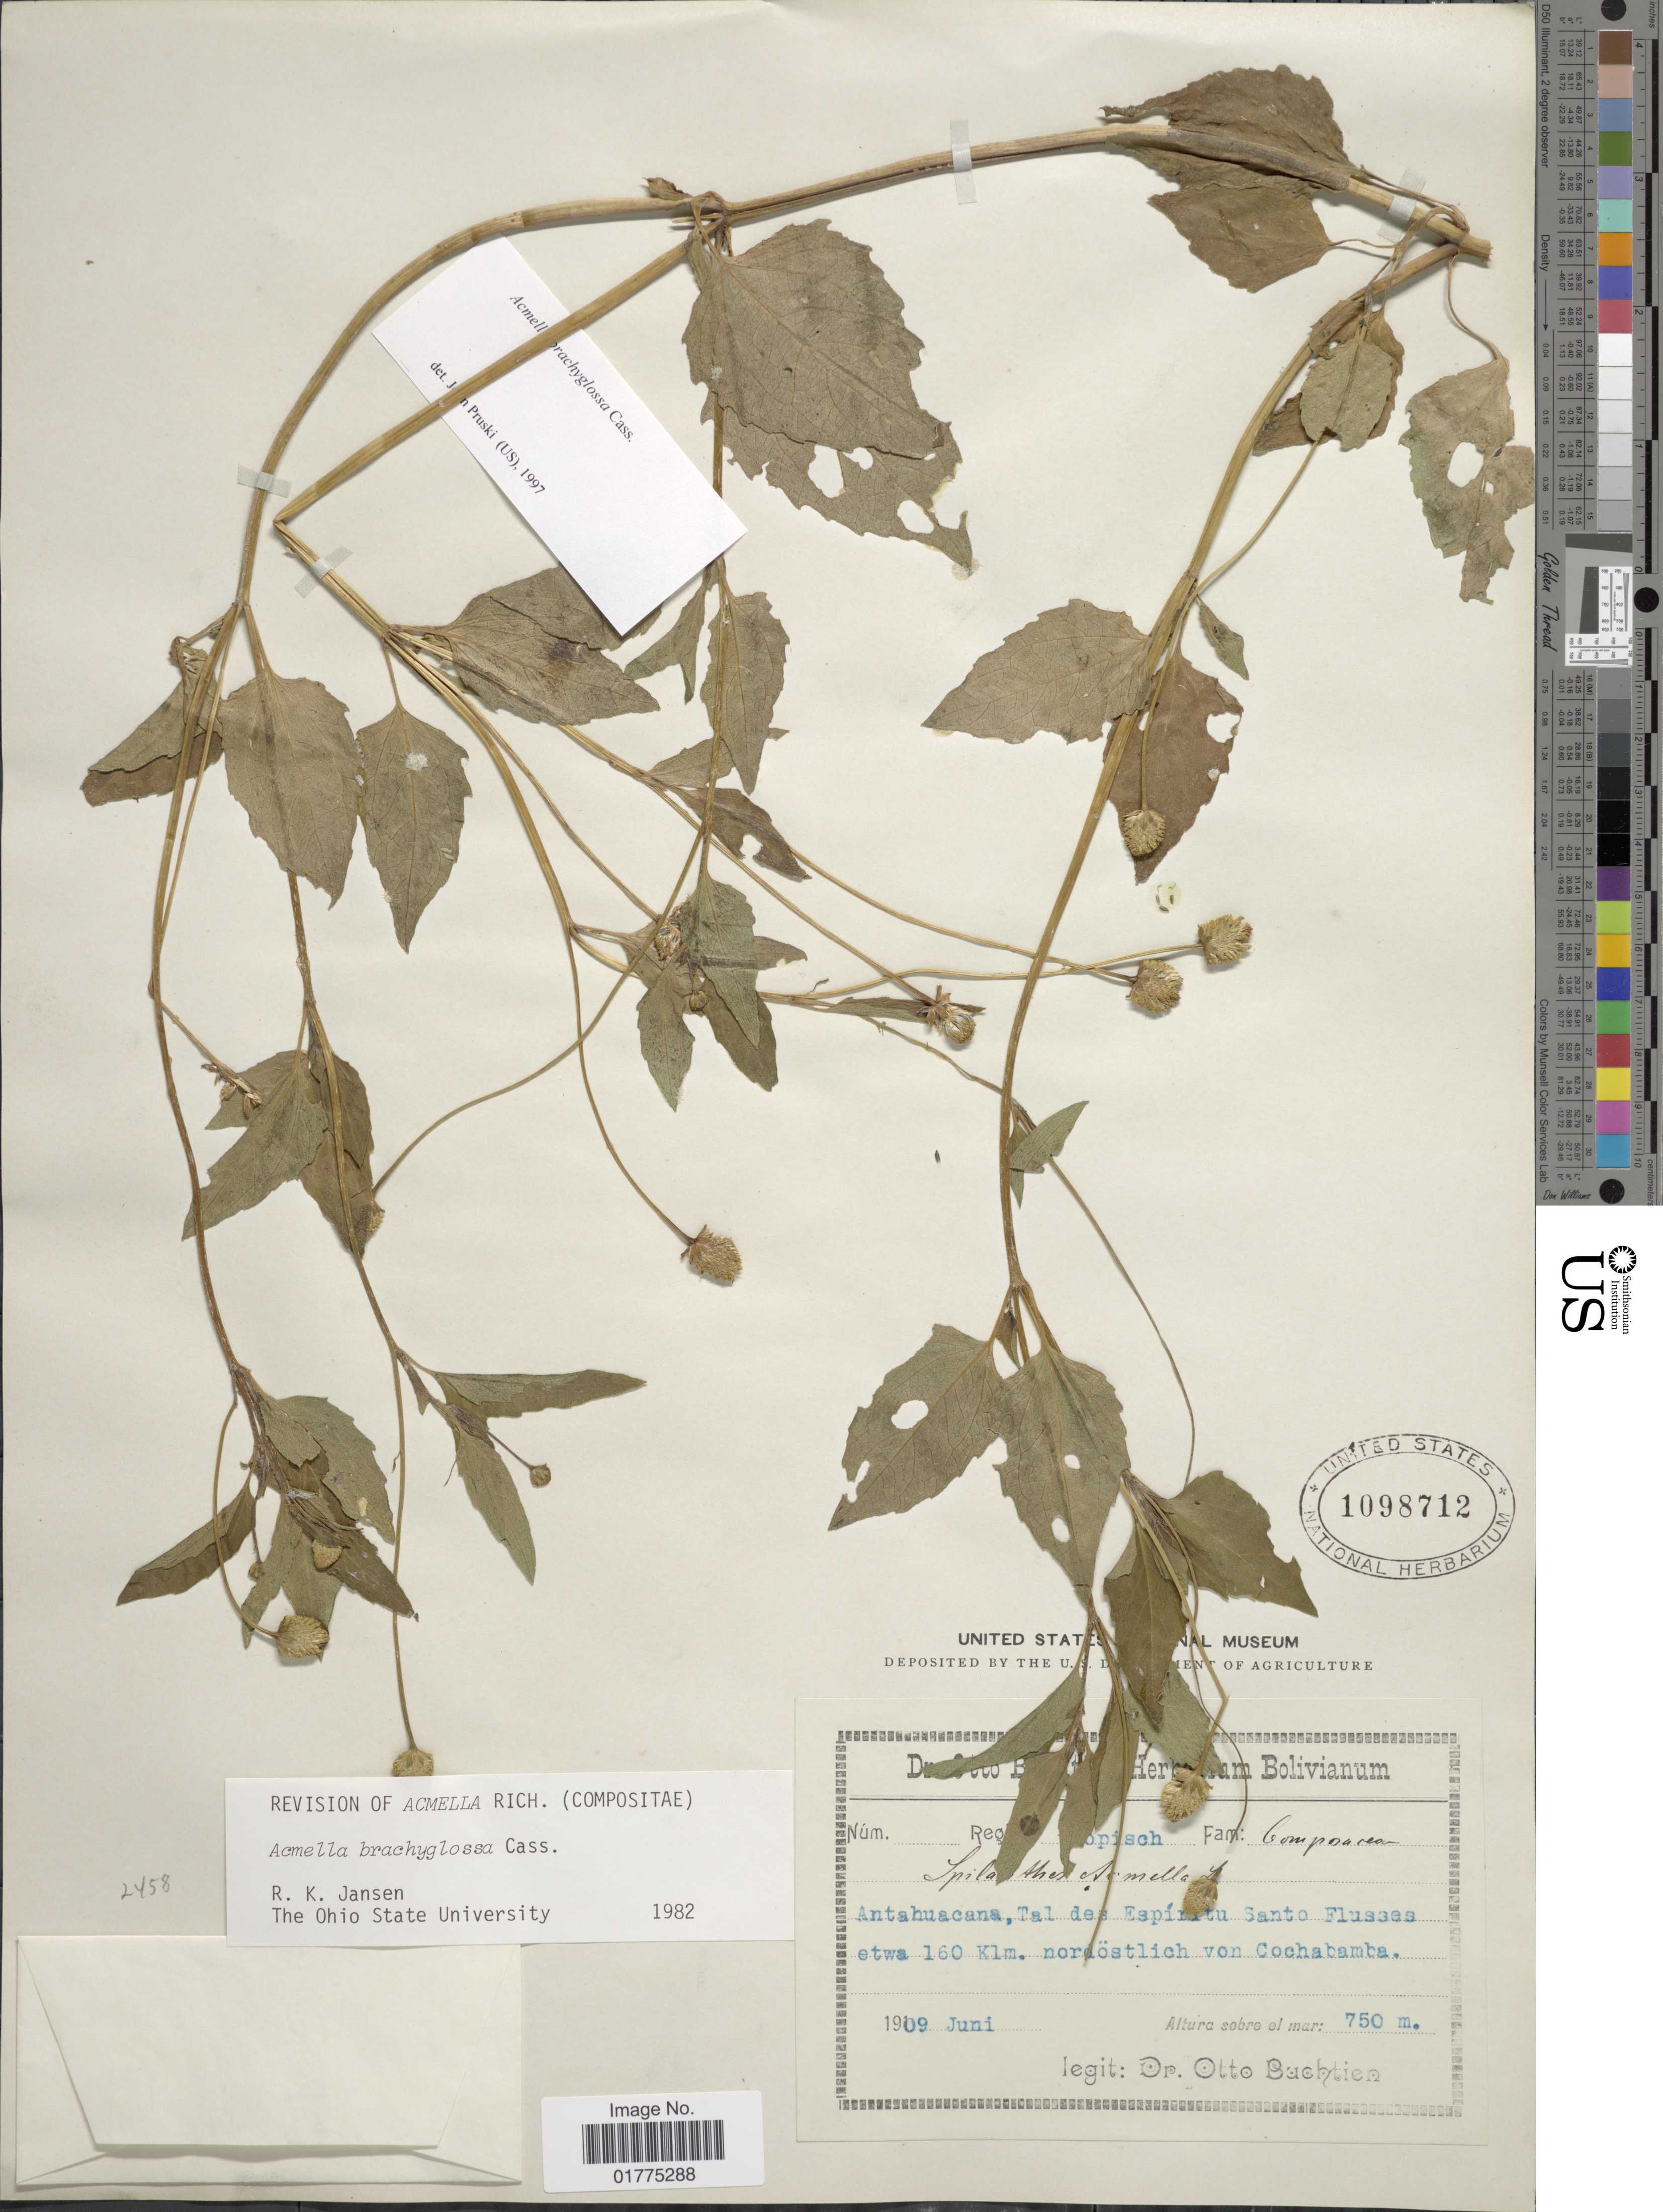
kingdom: Plantae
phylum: Tracheophyta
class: Magnoliopsida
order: Asterales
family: Asteraceae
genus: Acmella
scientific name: Acmella brachyglossa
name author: Cass.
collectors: O. Buchtien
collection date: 1909-06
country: Bolivia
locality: Antahuacana, Tal des Espiraty Santo Flusses etwa 160 Klm. nordostlich von Cochabamba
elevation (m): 750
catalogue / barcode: US 1098712